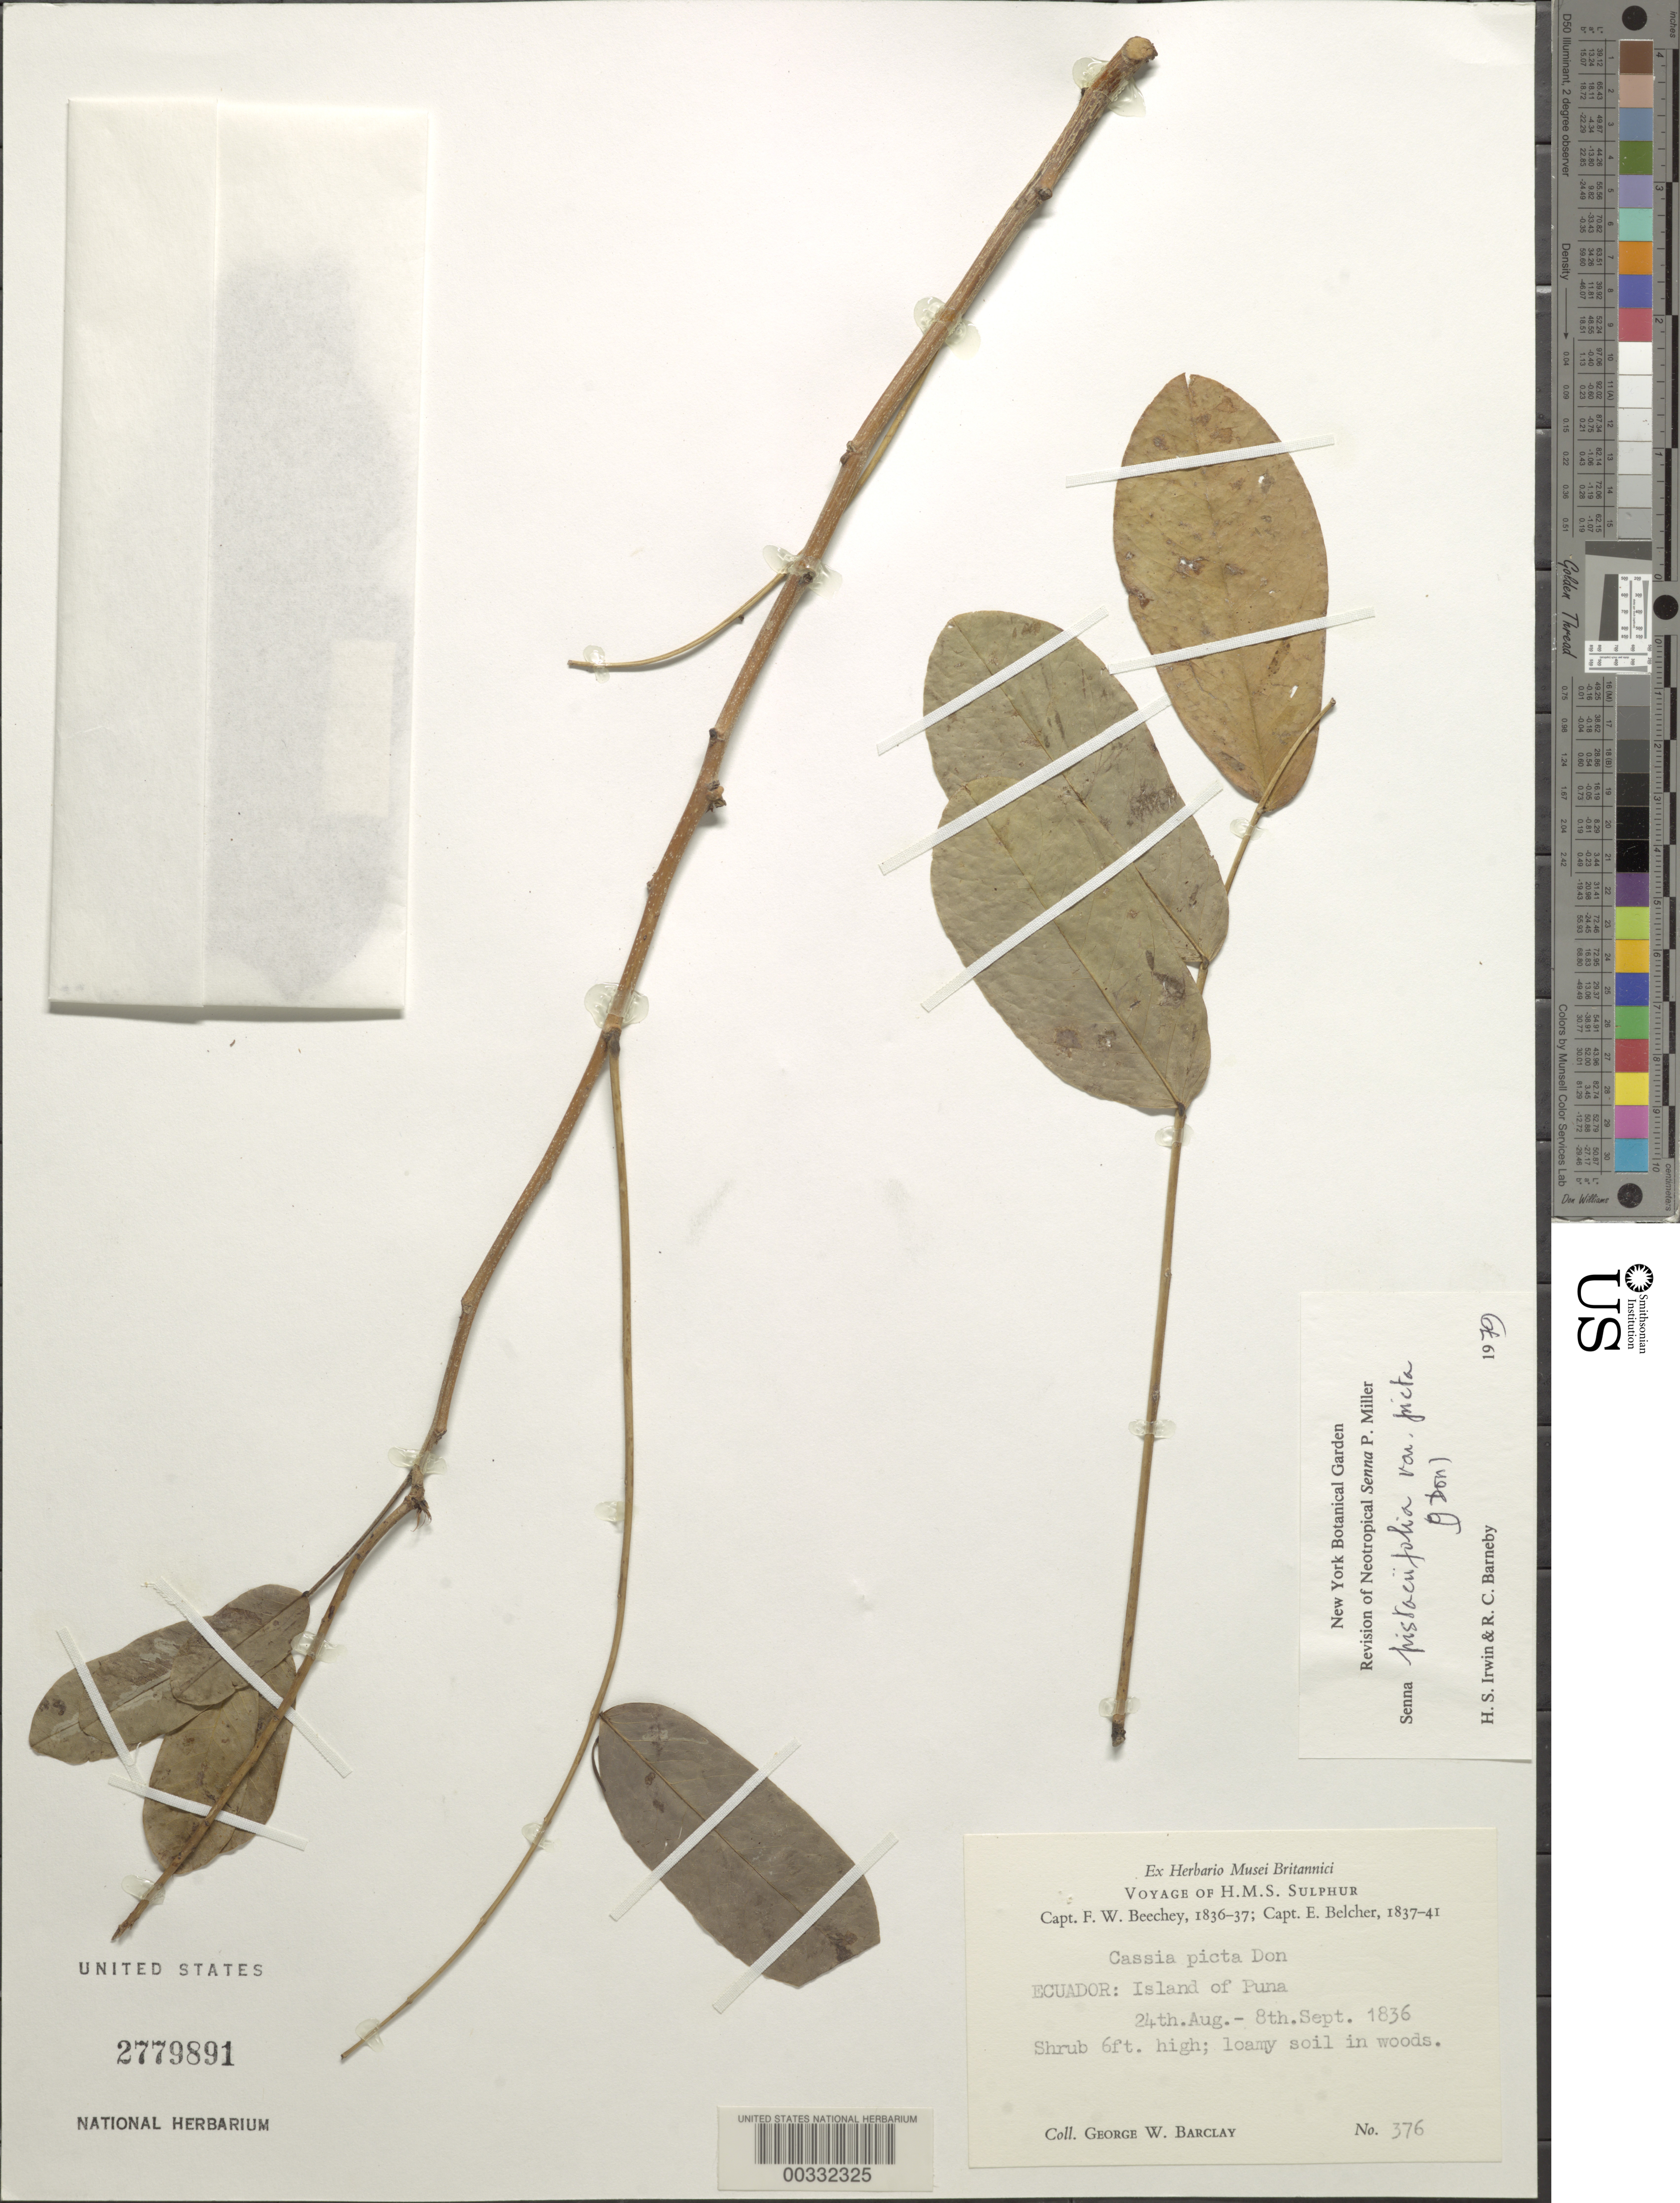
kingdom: Plantae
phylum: Tracheophyta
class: Magnoliopsida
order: Fabales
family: Fabaceae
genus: Senna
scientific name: Senna pistaciifolia var. picta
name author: (G. Don) H.S. Irwin & Barneby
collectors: G. W. Barclay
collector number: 376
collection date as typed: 24 Aug 1836 to 08 Sep 1836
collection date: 1836-08-24/1836-09-08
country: Ecuador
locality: Puna i.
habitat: Loamy soil in woods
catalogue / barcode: US 2779891